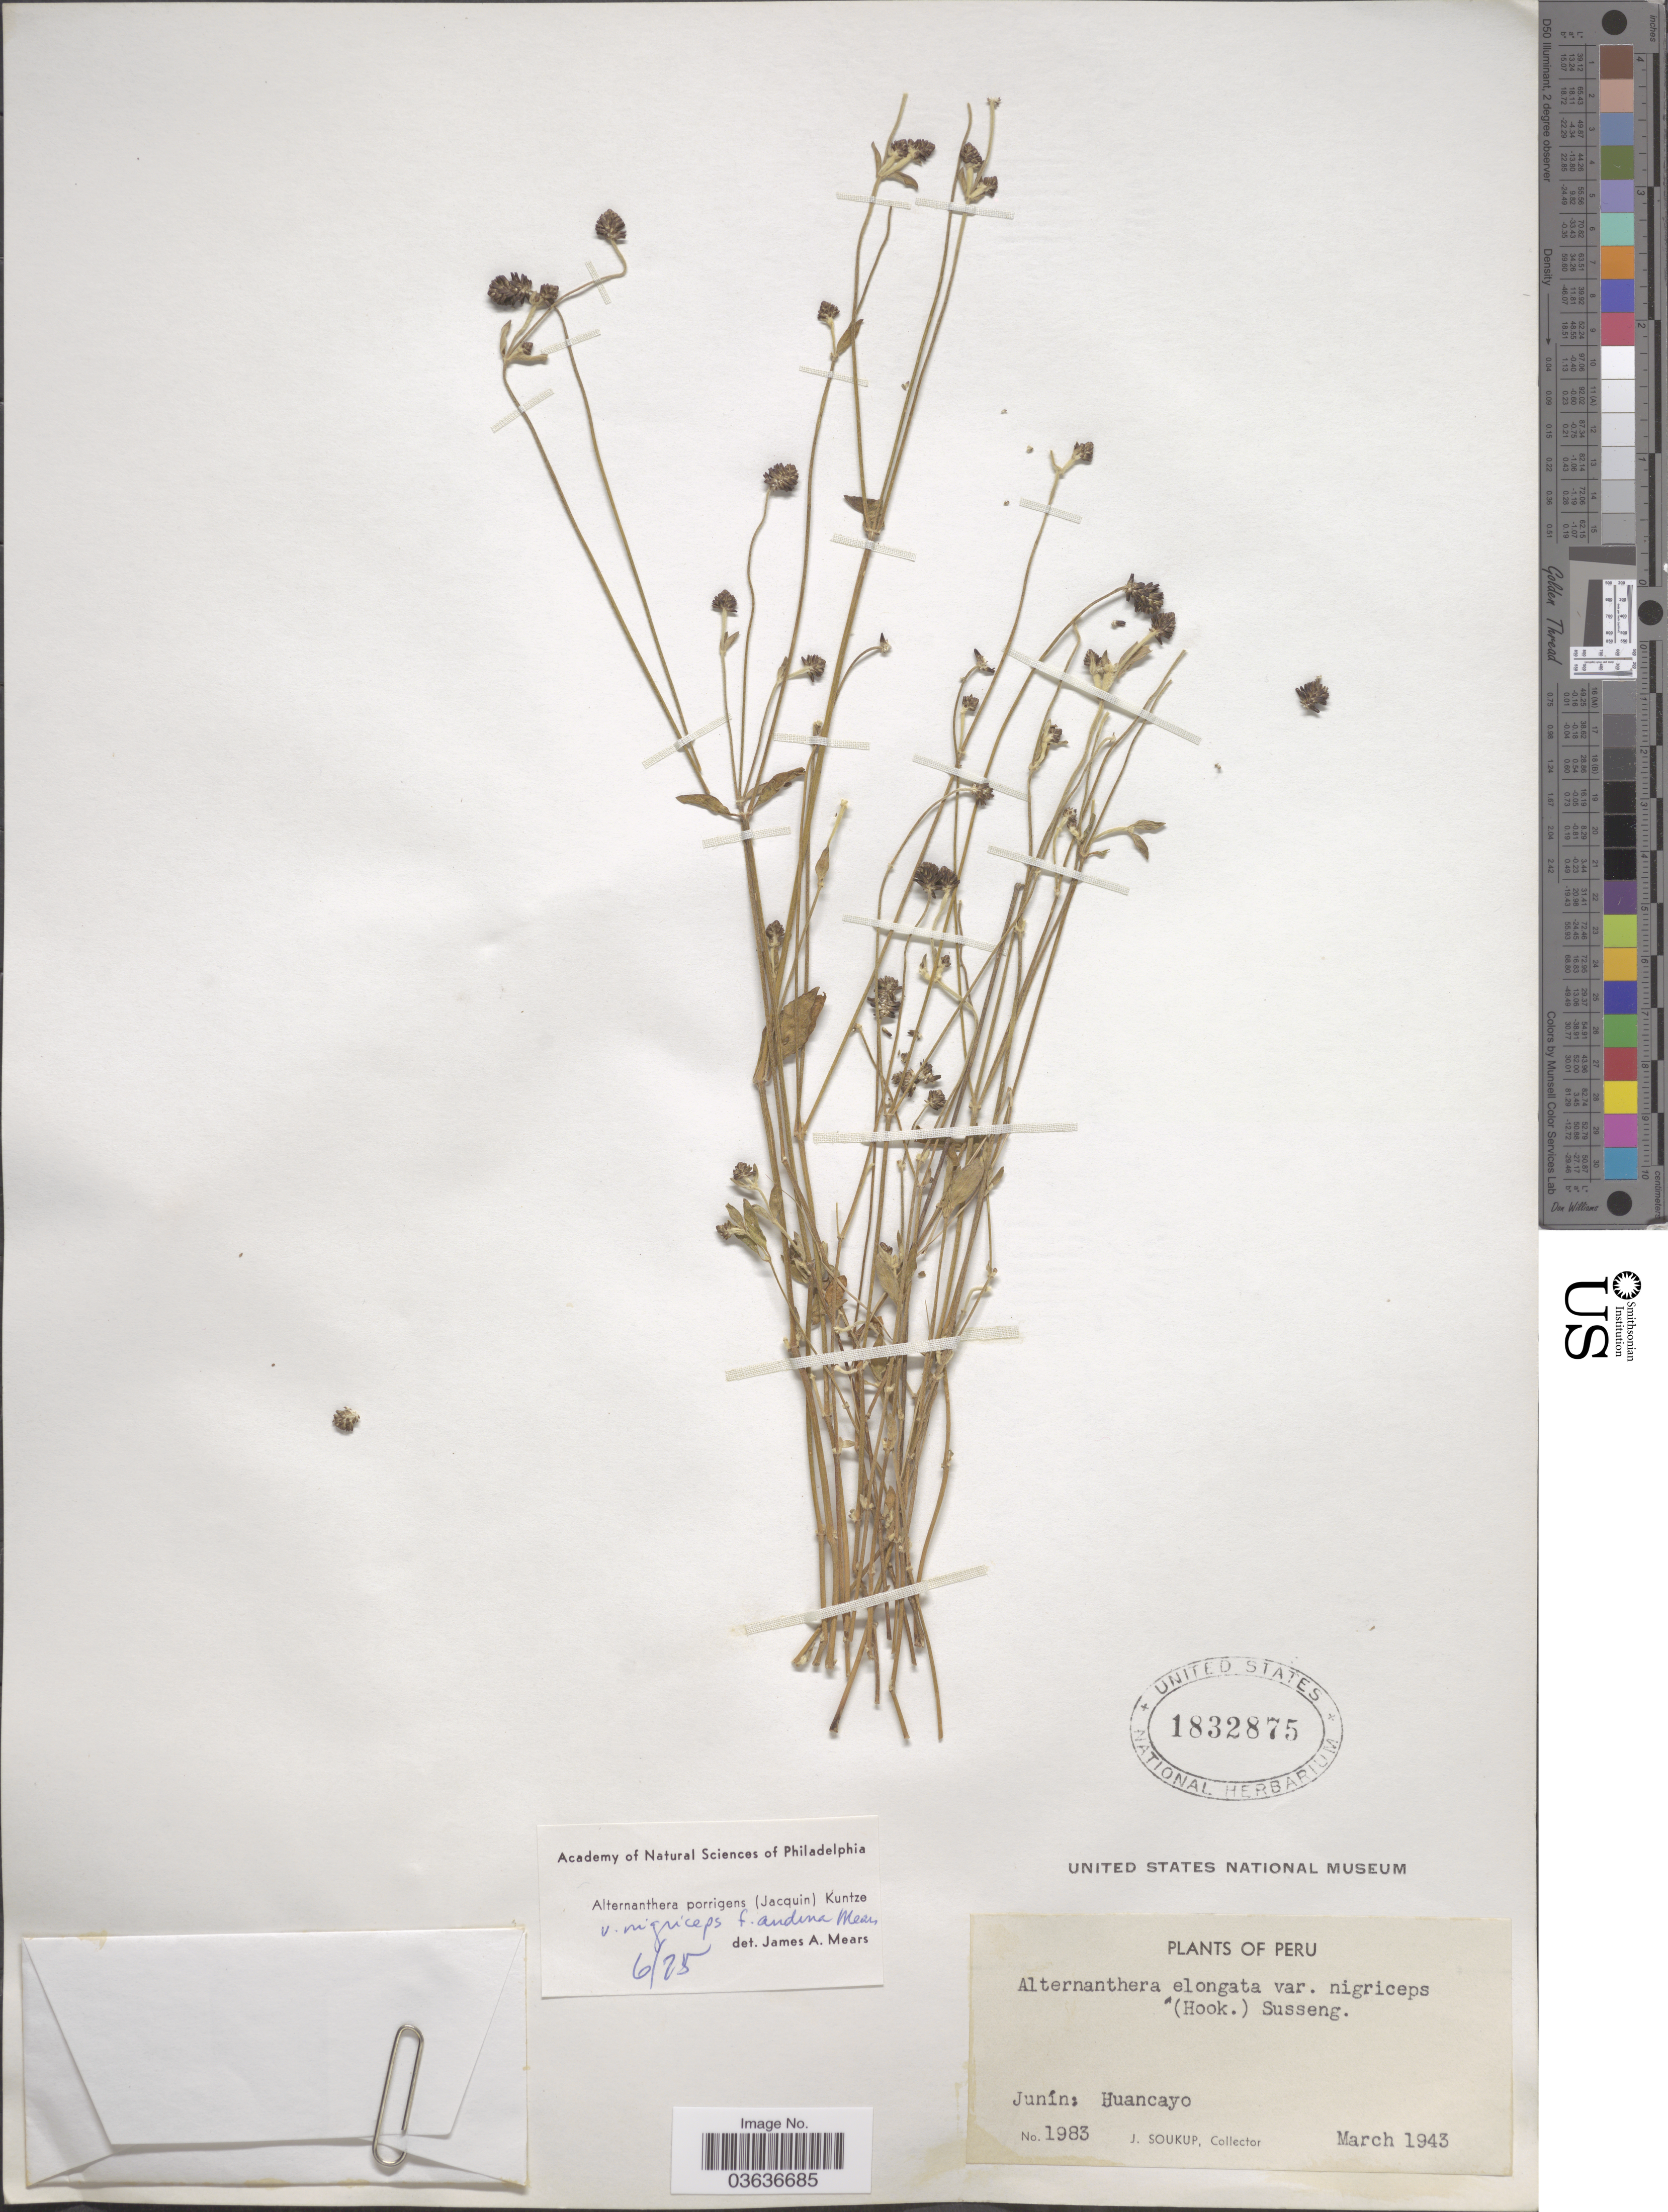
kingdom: Plantae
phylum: Tracheophyta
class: Magnoliopsida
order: Caryophyllales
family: Amaranthaceae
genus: Alternanthera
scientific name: Alternanthera porrigens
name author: (Jacq.) Kuntze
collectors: J. Soukup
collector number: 1983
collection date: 1943-03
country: Peru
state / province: Junín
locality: Huancayo.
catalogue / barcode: US 1832875